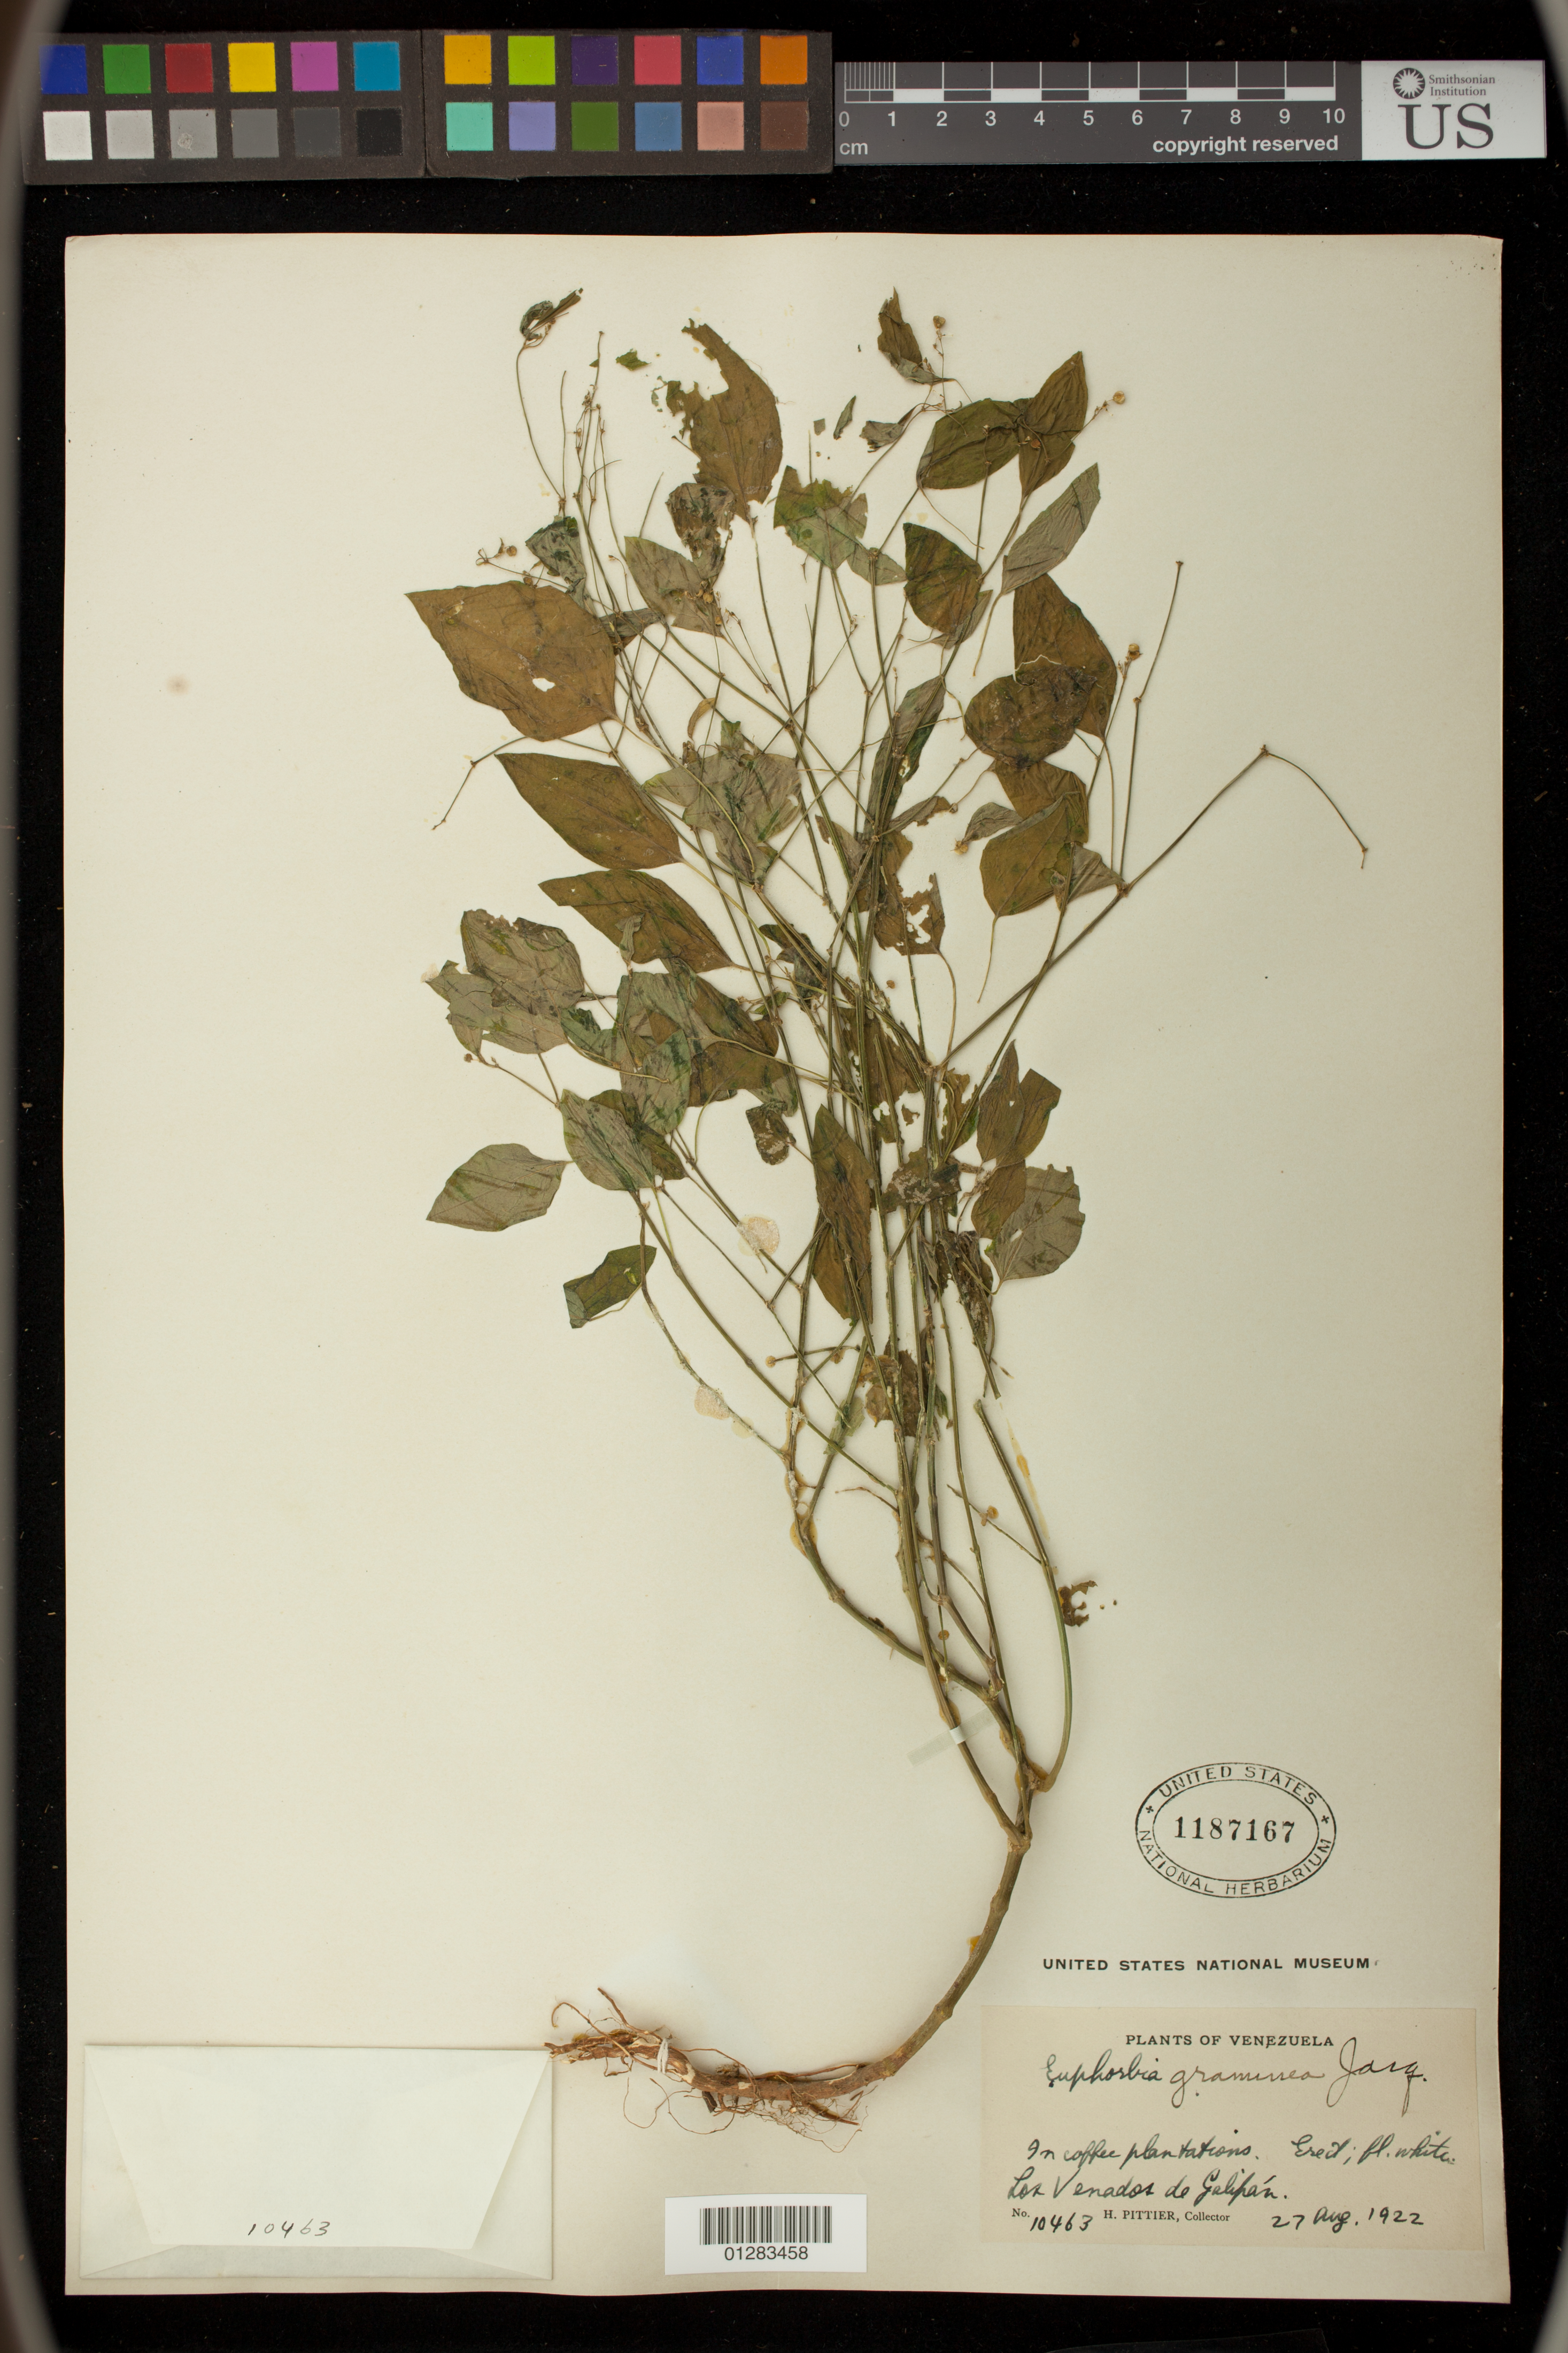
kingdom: Plantae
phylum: Tracheophyta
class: Magnoliopsida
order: Malpighiales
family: Euphorbiaceae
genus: Euphorbia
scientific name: Euphorbia graminea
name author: Jacq.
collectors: H. F. Pittier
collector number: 10463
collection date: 1922-08-27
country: Venezuela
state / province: Vargas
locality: Los Venados de Galipan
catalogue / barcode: US 1187167